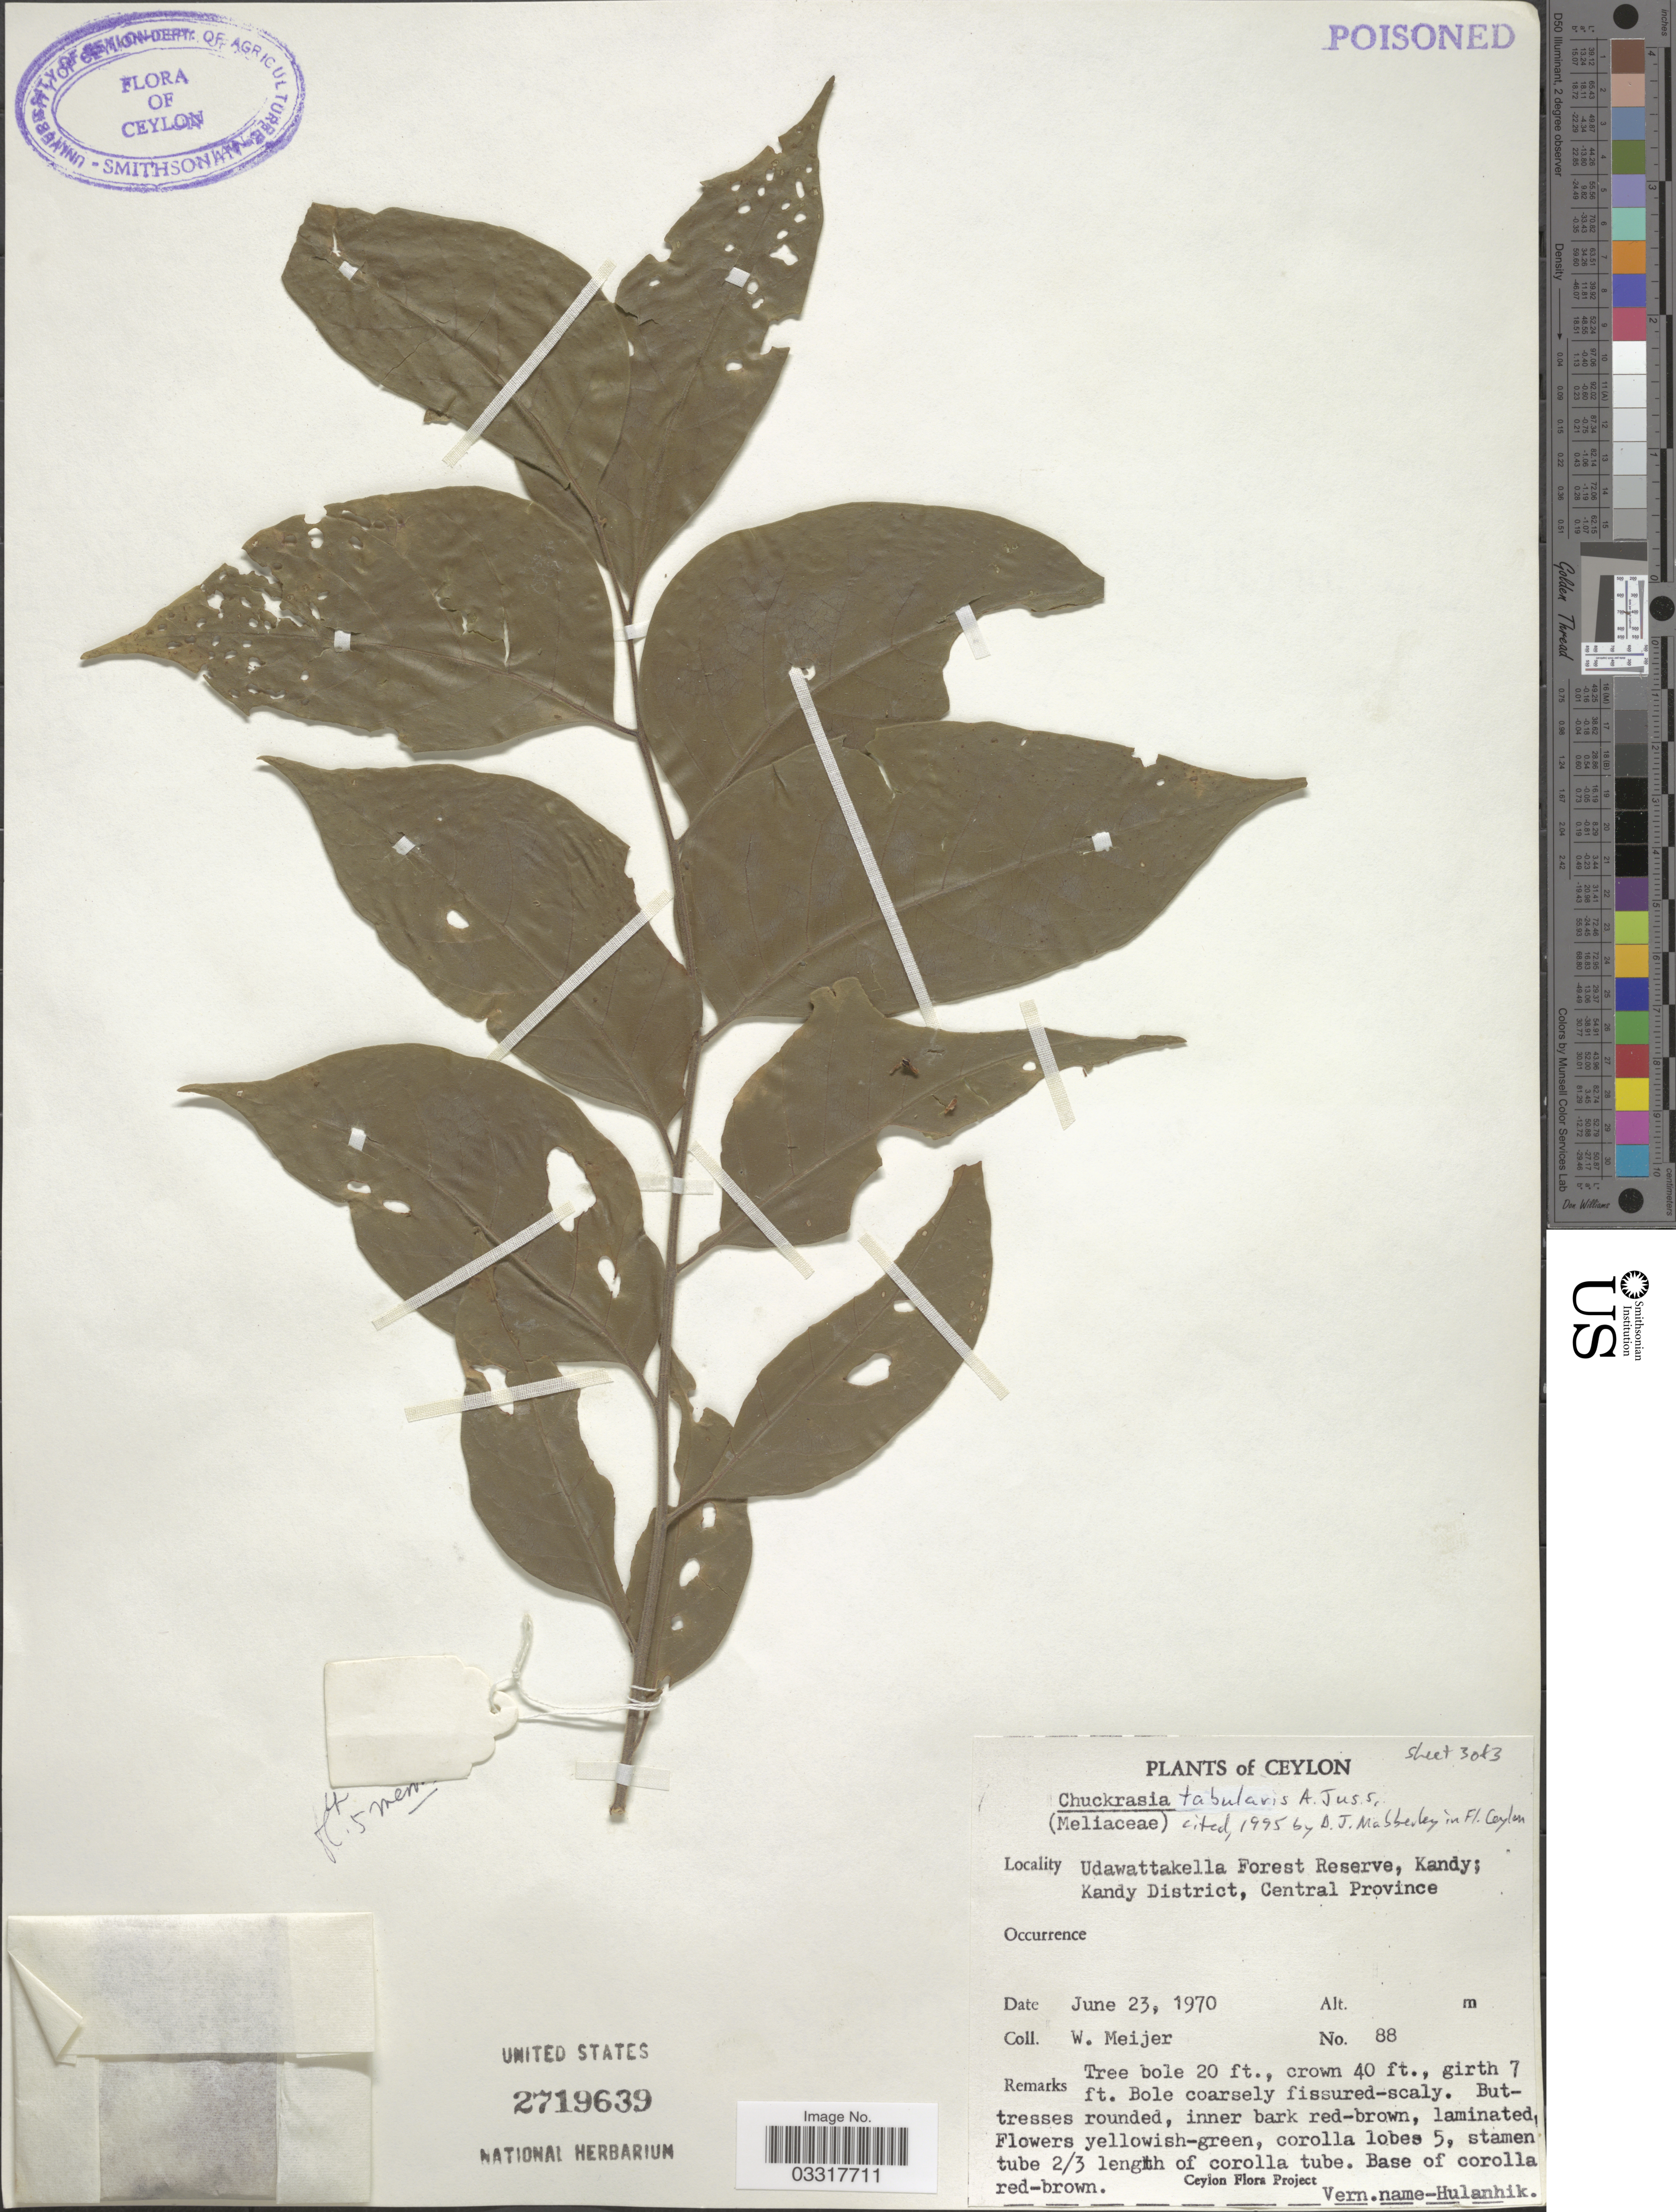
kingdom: Plantae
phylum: Tracheophyta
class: Magnoliopsida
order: Sapindales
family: Meliaceae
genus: Chukrasia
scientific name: Chukrasia tabularis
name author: A. Juss.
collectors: W. Meijer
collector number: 88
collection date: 1970-06-23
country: Sri Lanka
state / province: Central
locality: Ceylon, Udawattakella Forest Reserve, Kandy; Kandy District.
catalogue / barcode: US 2719639